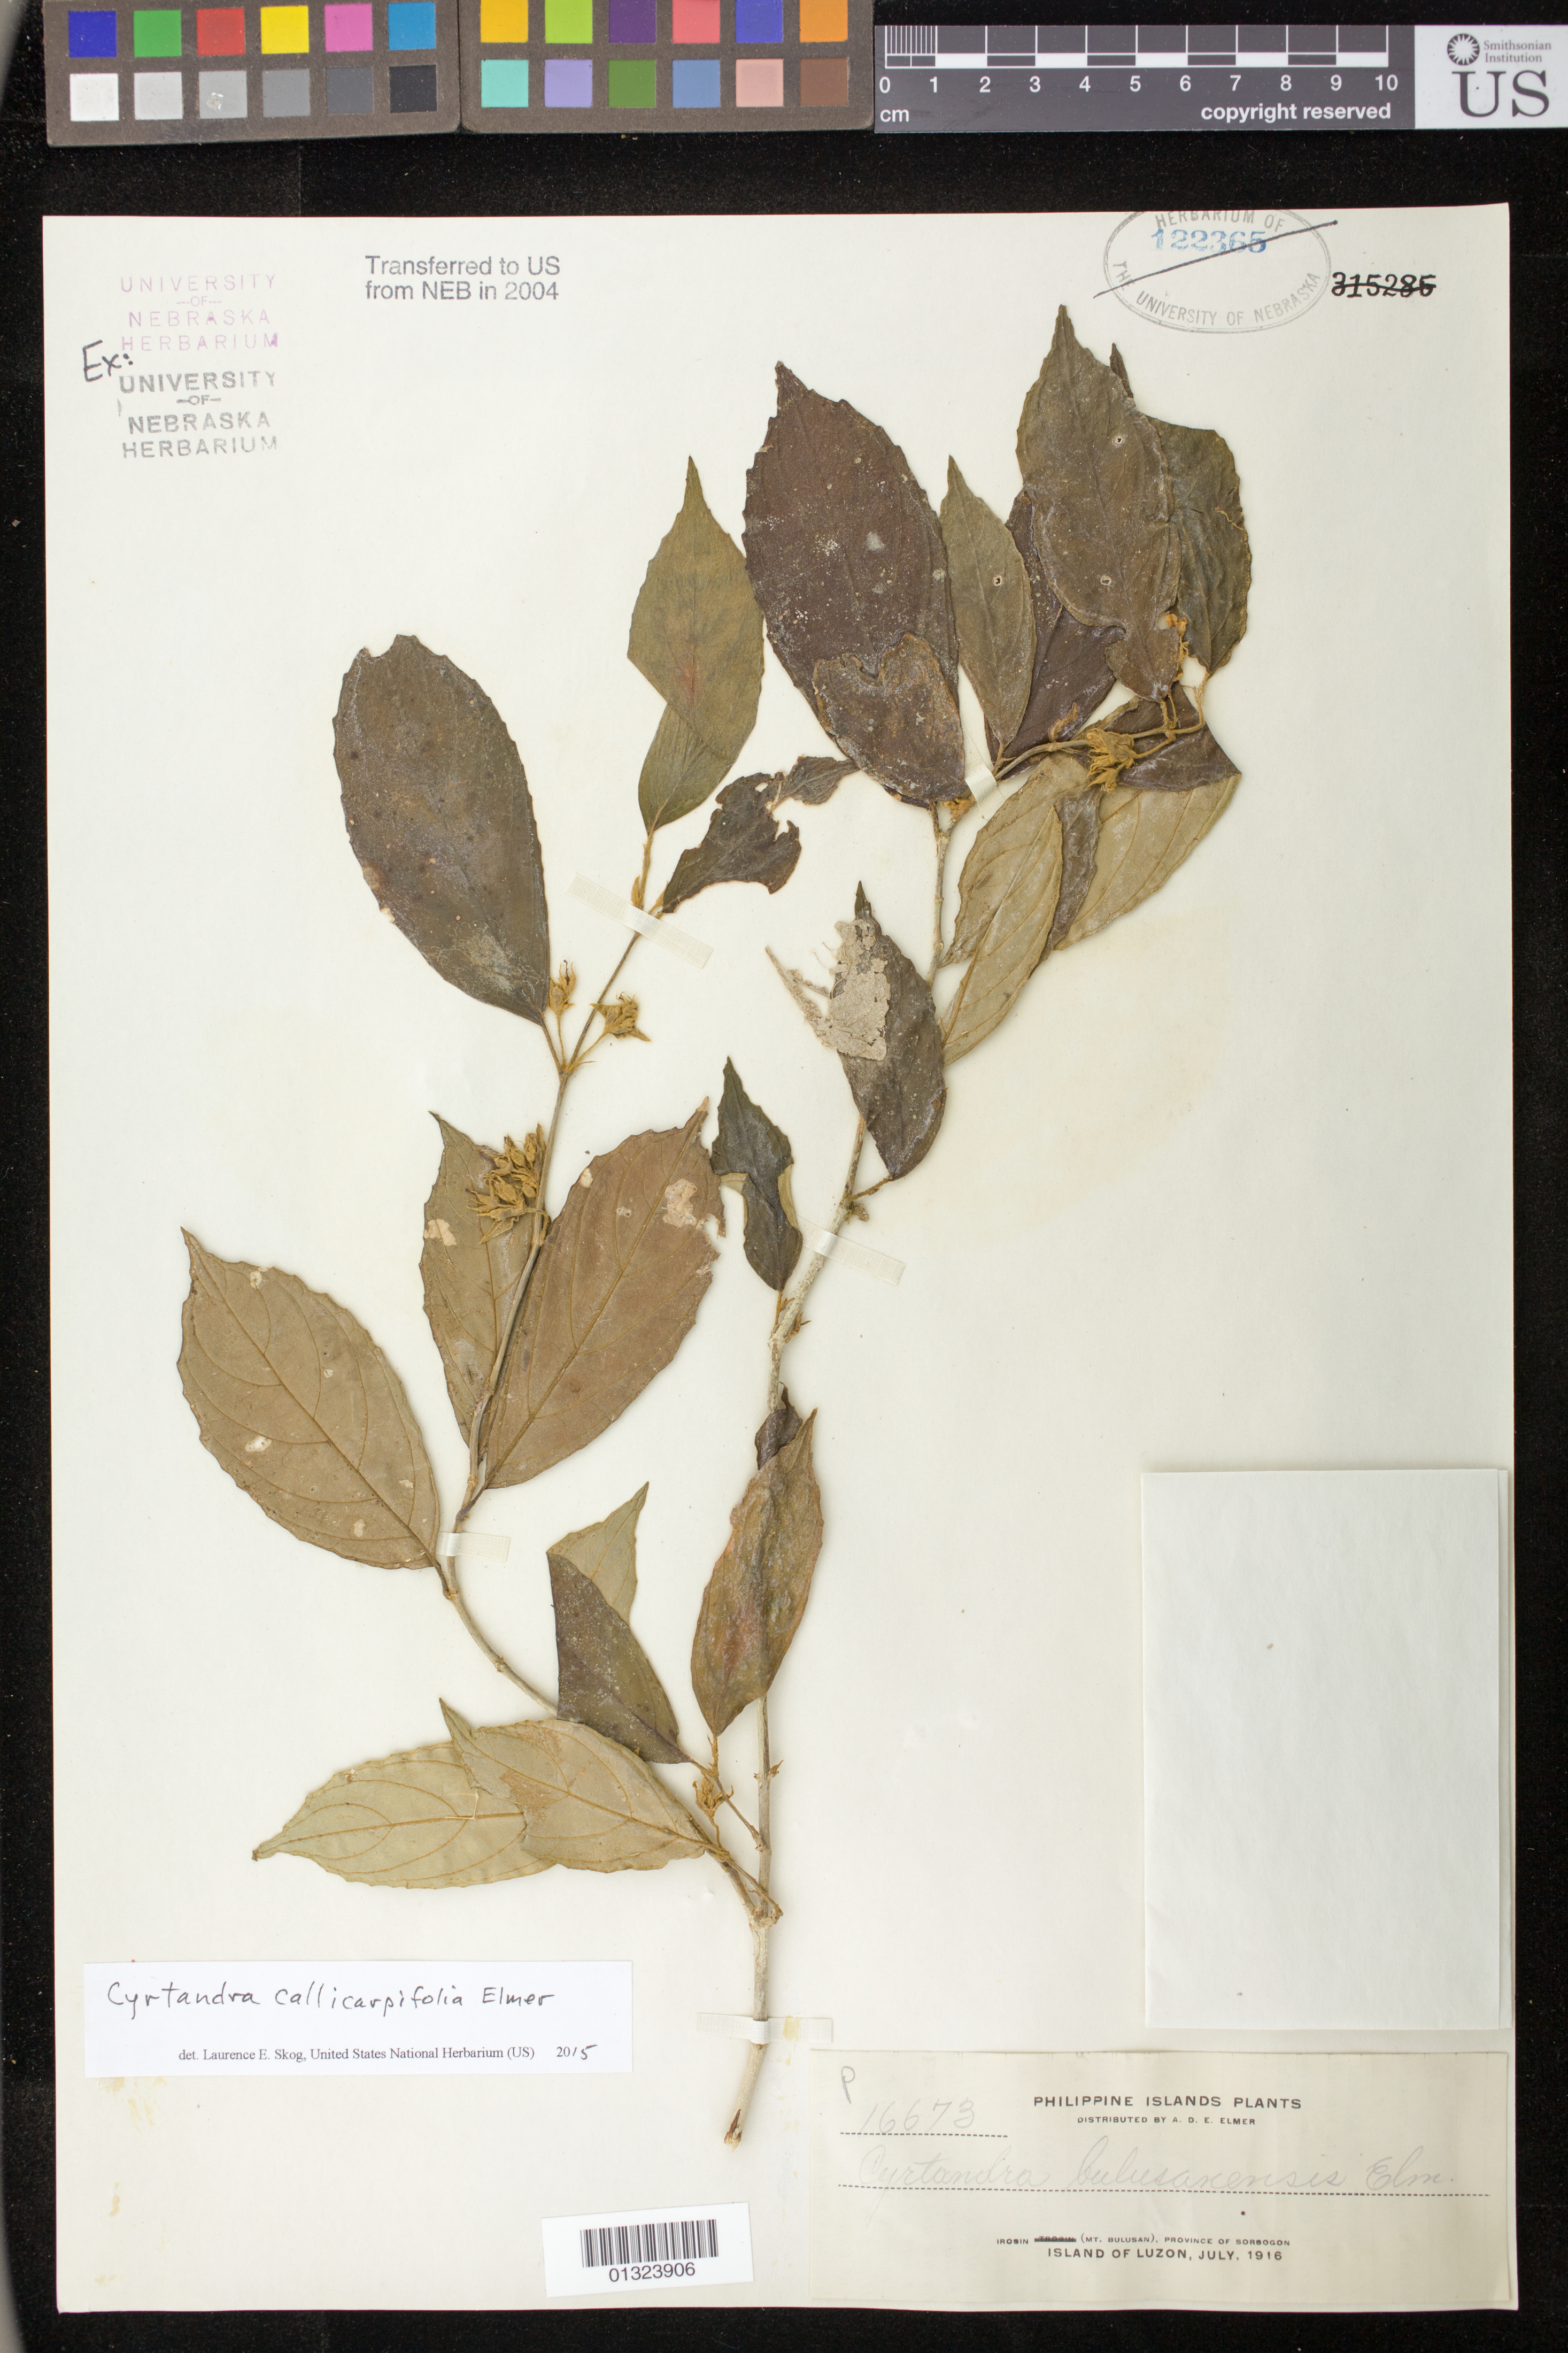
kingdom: Plantae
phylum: Tracheophyta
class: Magnoliopsida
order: Lamiales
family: Gesneriaceae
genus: Cyrtandra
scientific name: Cyrtandra maesifolia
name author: Elmer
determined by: Skog, Laurence E.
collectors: A. D. E. Elmer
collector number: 16673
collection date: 1916-07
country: Philippines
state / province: Bicol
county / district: Sorsogon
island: Luzon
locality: Irosin (Mt. Bulusan)